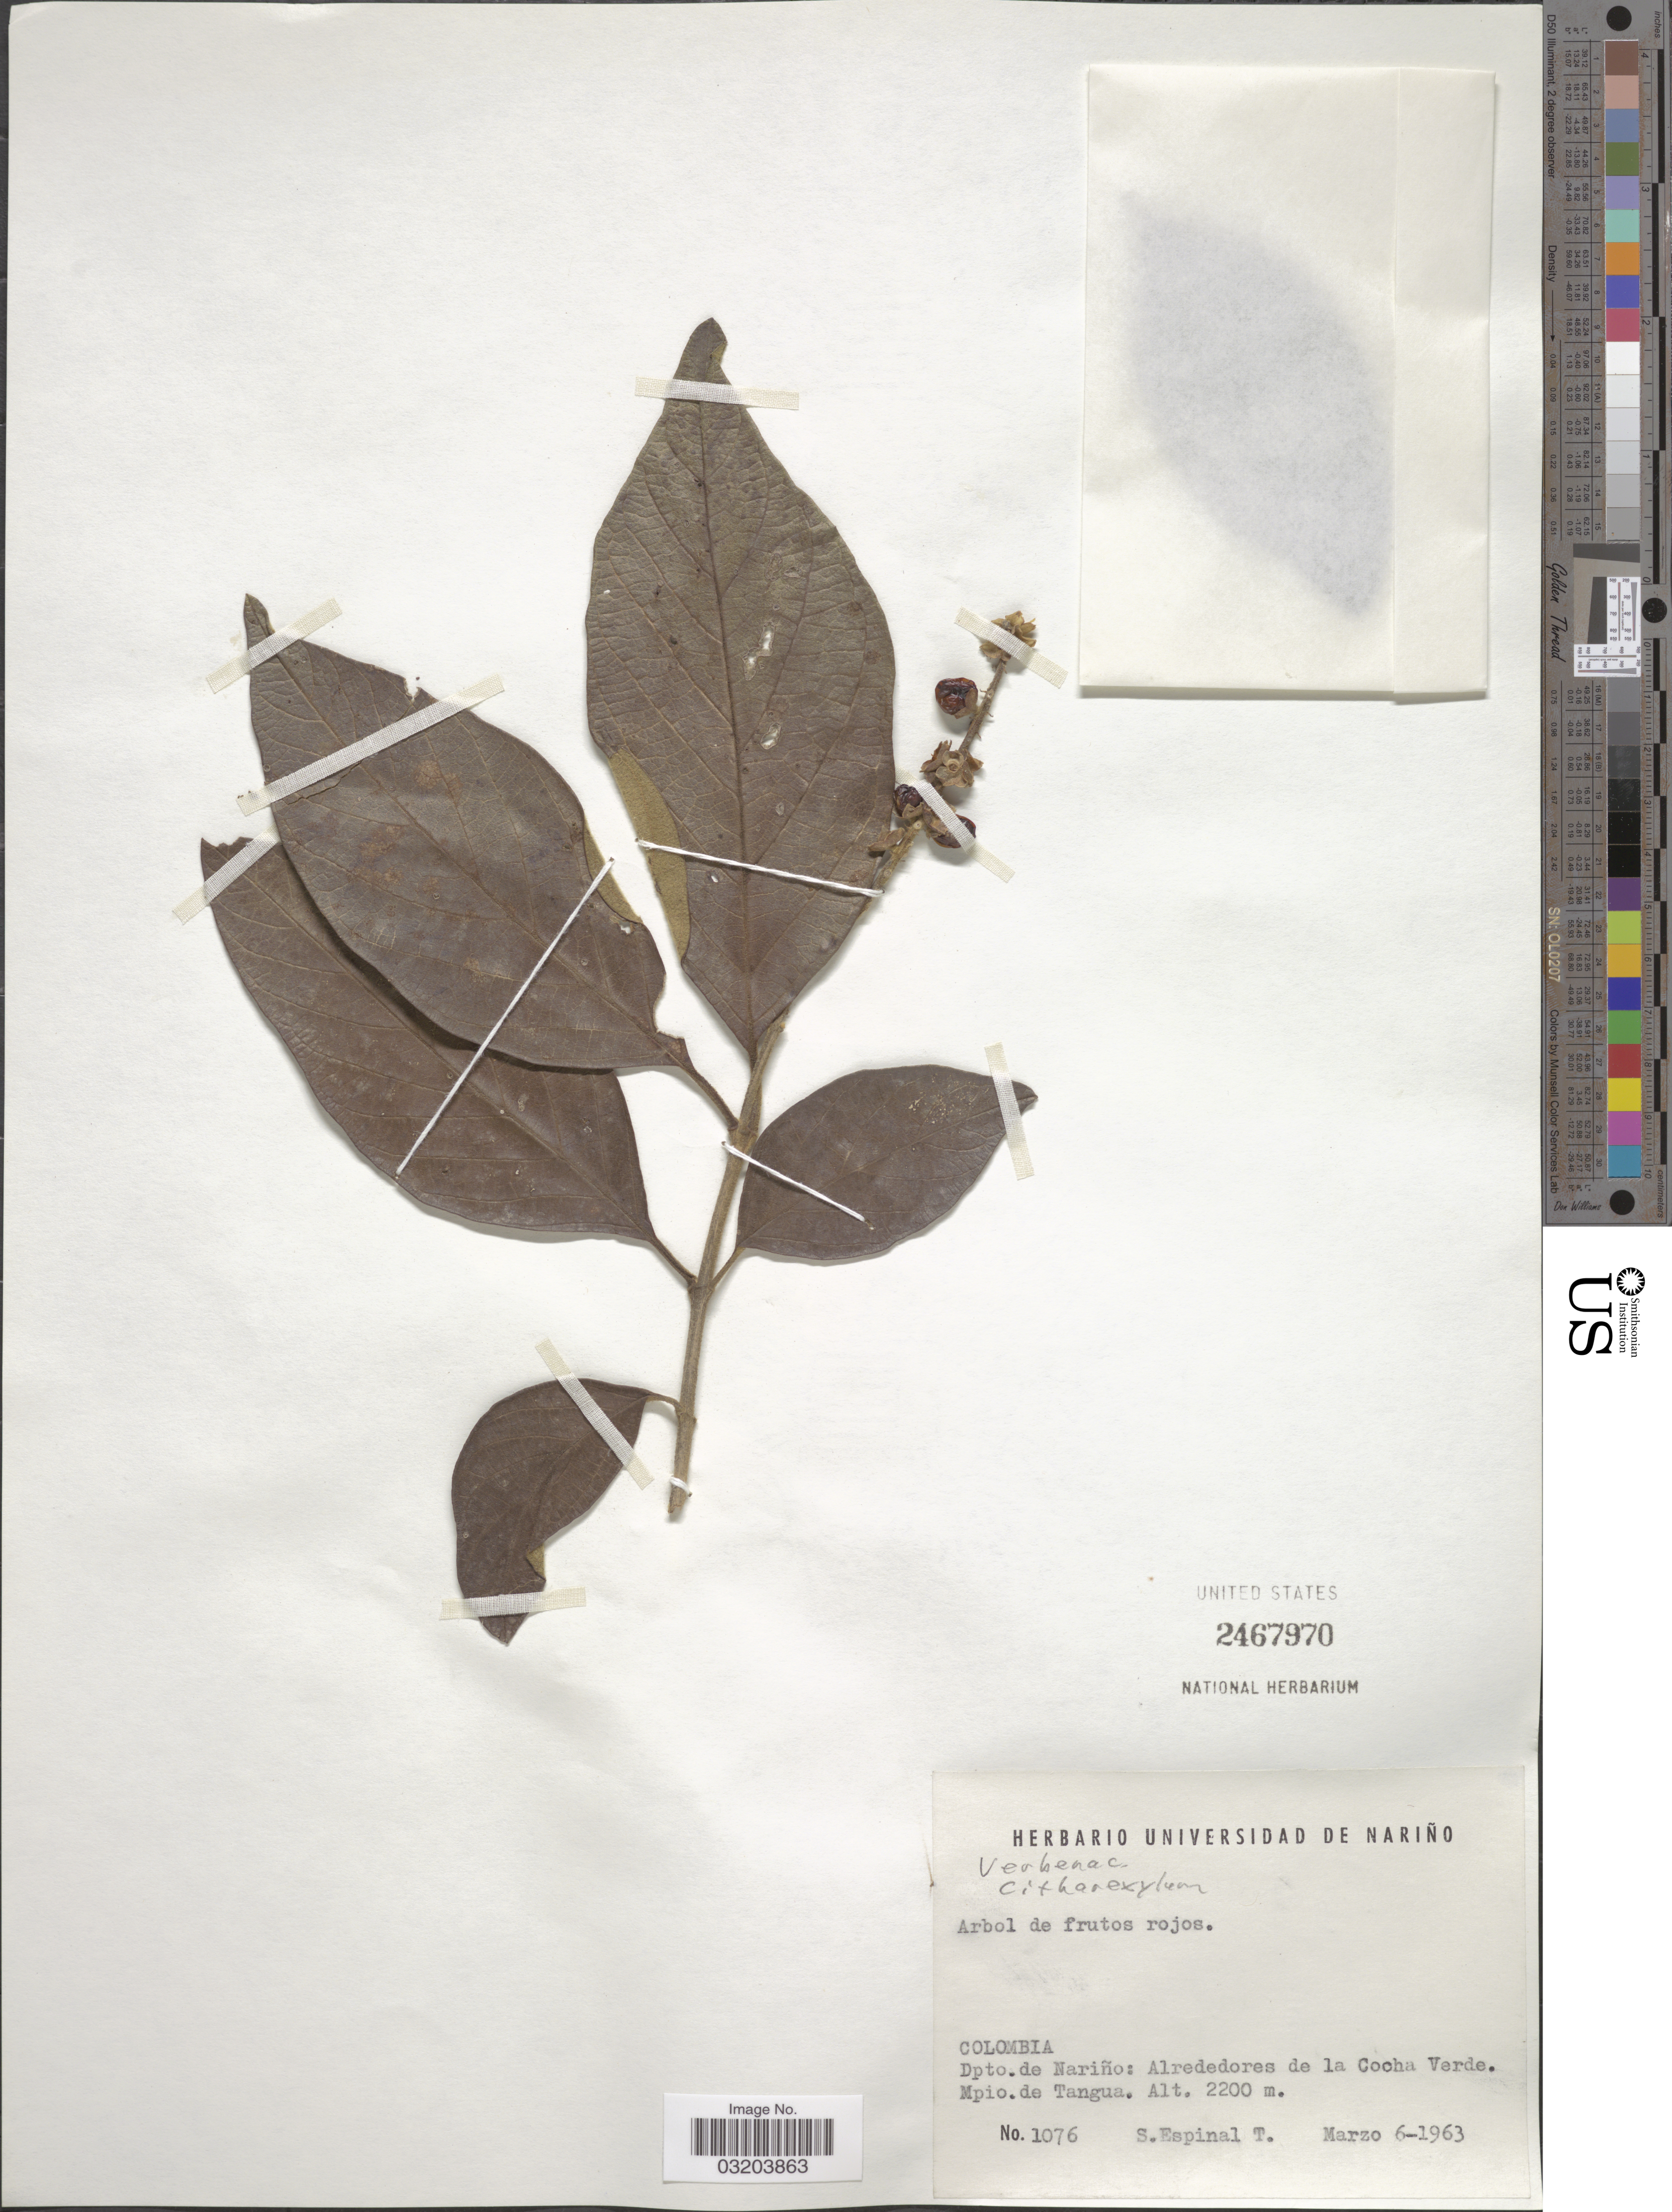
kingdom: Plantae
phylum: Tracheophyta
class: Magnoliopsida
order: Lamiales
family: Verbenaceae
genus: Citharexylum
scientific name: Citharexylum sp.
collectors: S. Espinal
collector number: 1076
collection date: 1963-03-06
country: Colombia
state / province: Nariño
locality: Dpto. de Nariño: Alrededores de la Cocha Verde. Mpio. de Tangua.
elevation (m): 2200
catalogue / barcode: US 2467970